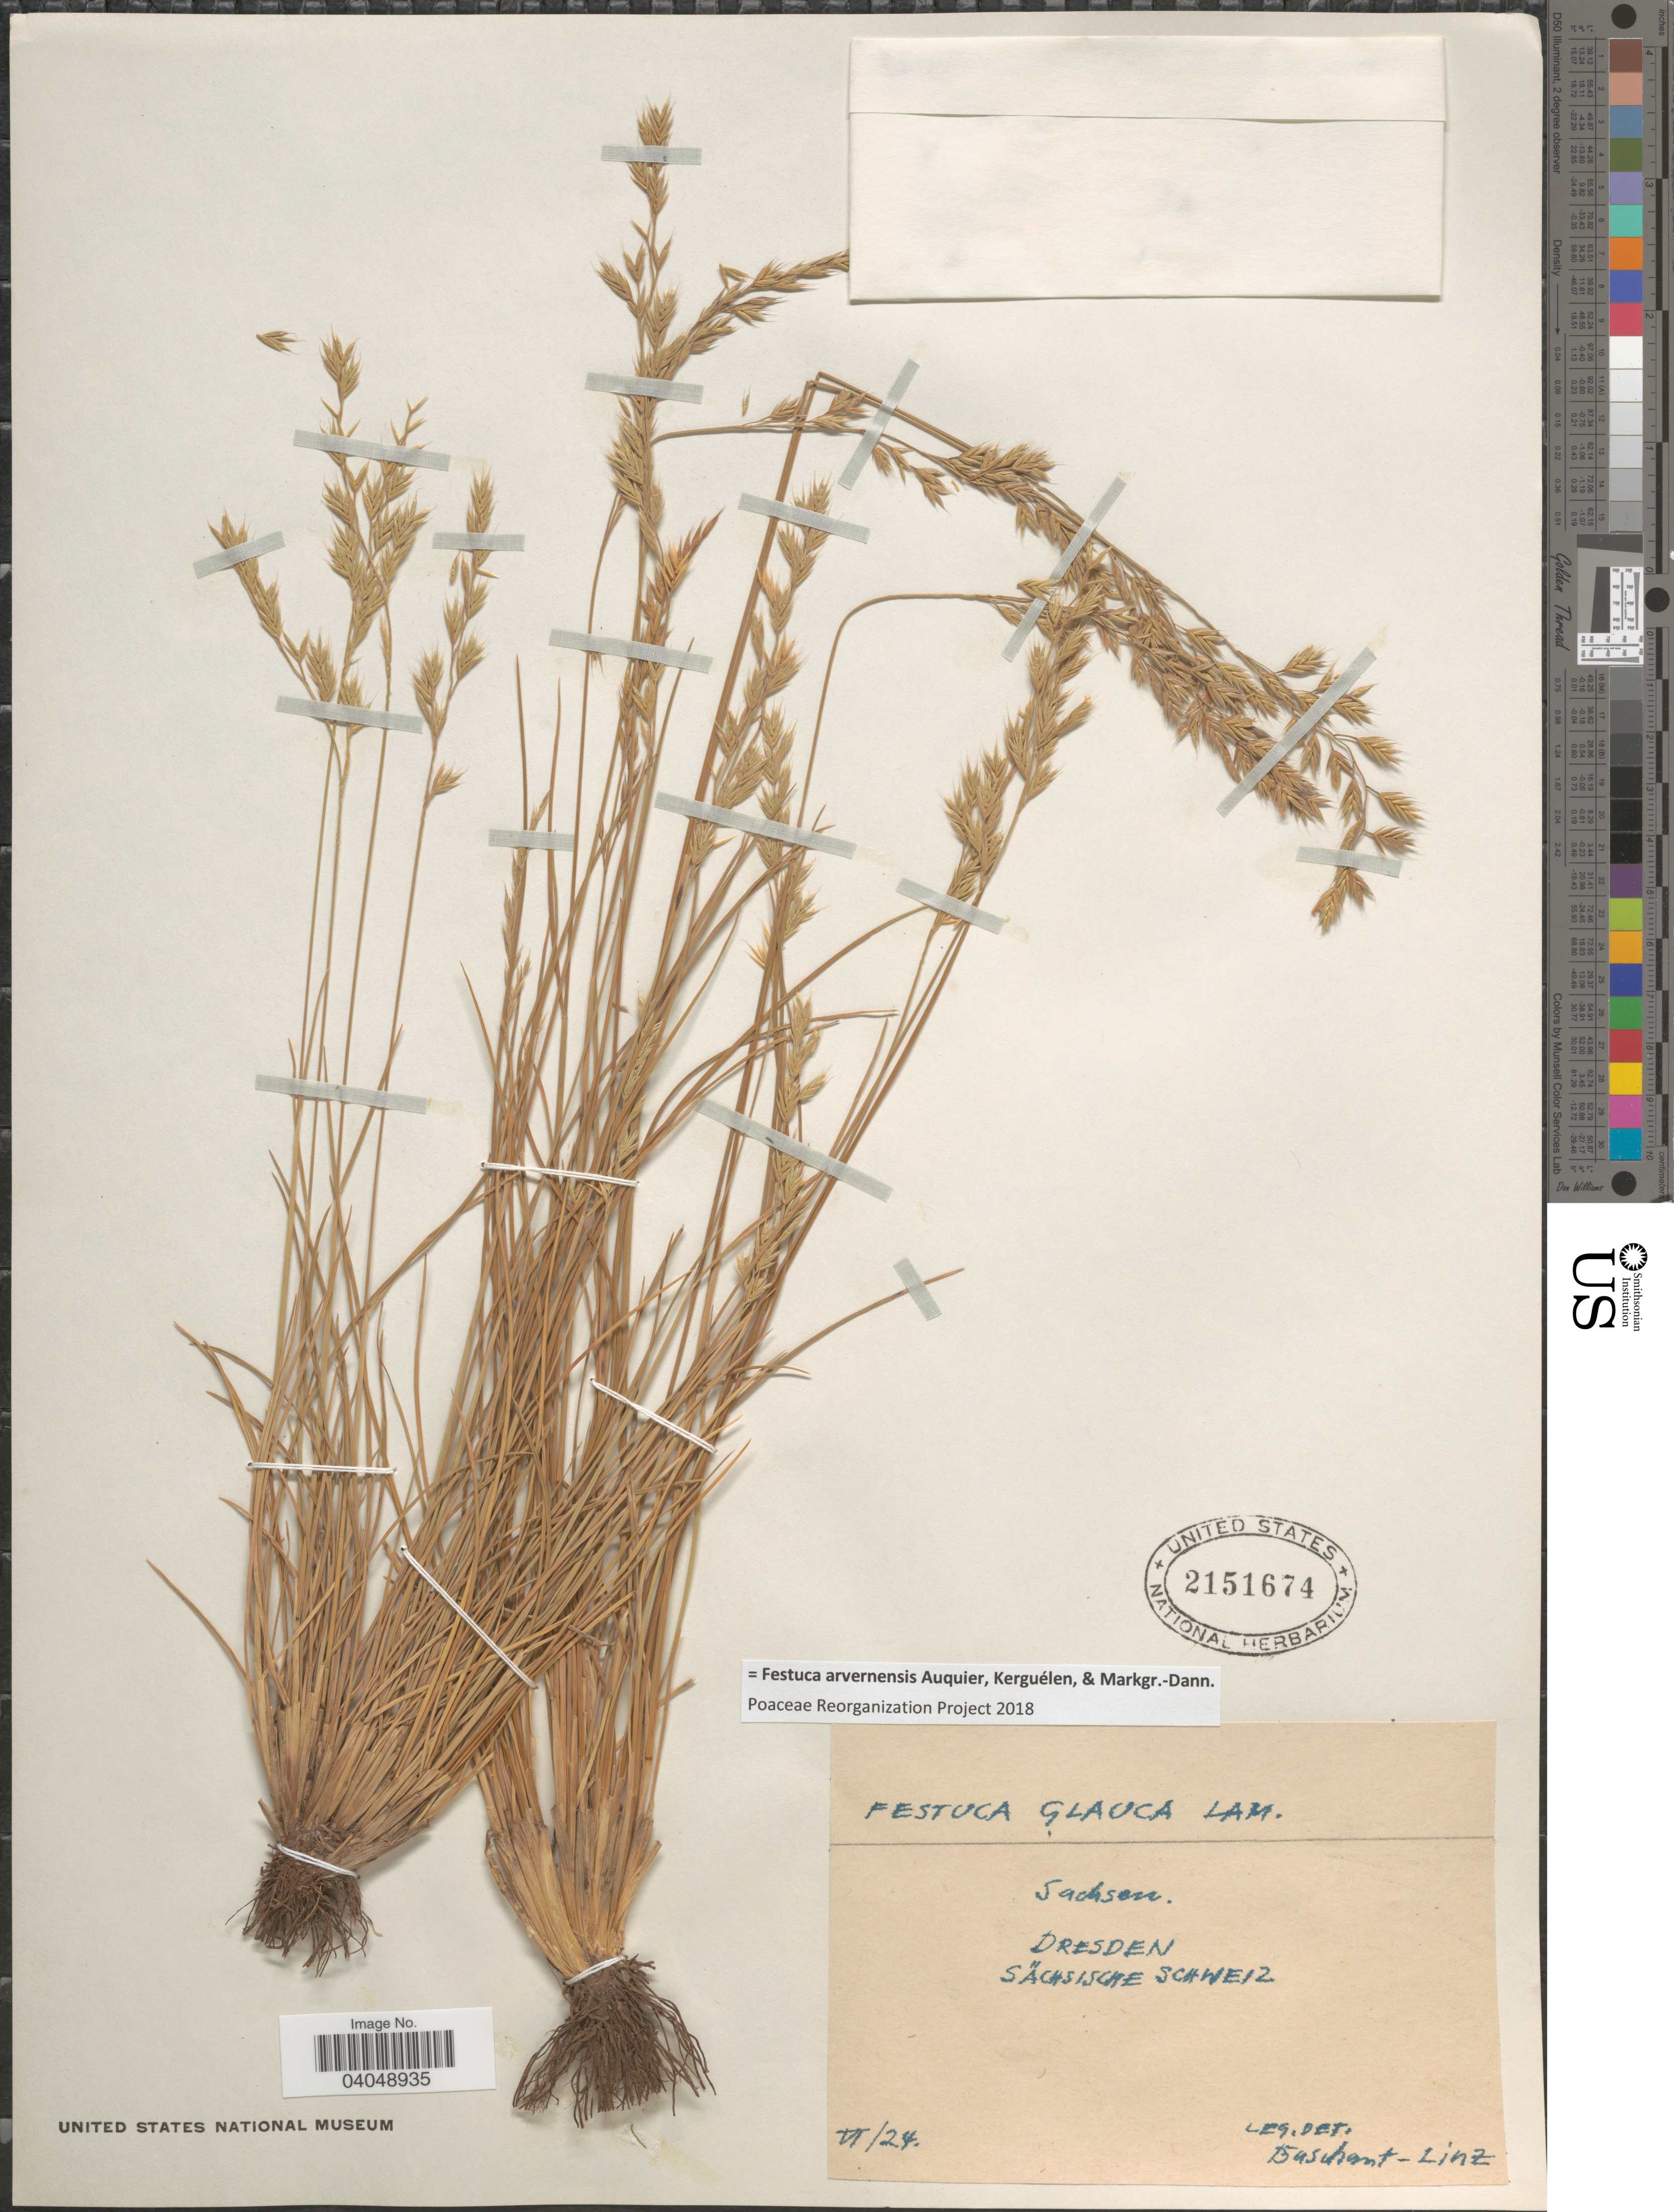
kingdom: Plantae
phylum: Tracheophyta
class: Liliopsida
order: Poales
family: Poaceae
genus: Festuca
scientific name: Festuca arvernensis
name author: Auquier et al.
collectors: Buschant & Linz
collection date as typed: Transcribed d/m/y: /6/24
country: Germany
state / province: Sachsen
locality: Dresden Sächsische Schweiz.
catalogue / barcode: US 2151674